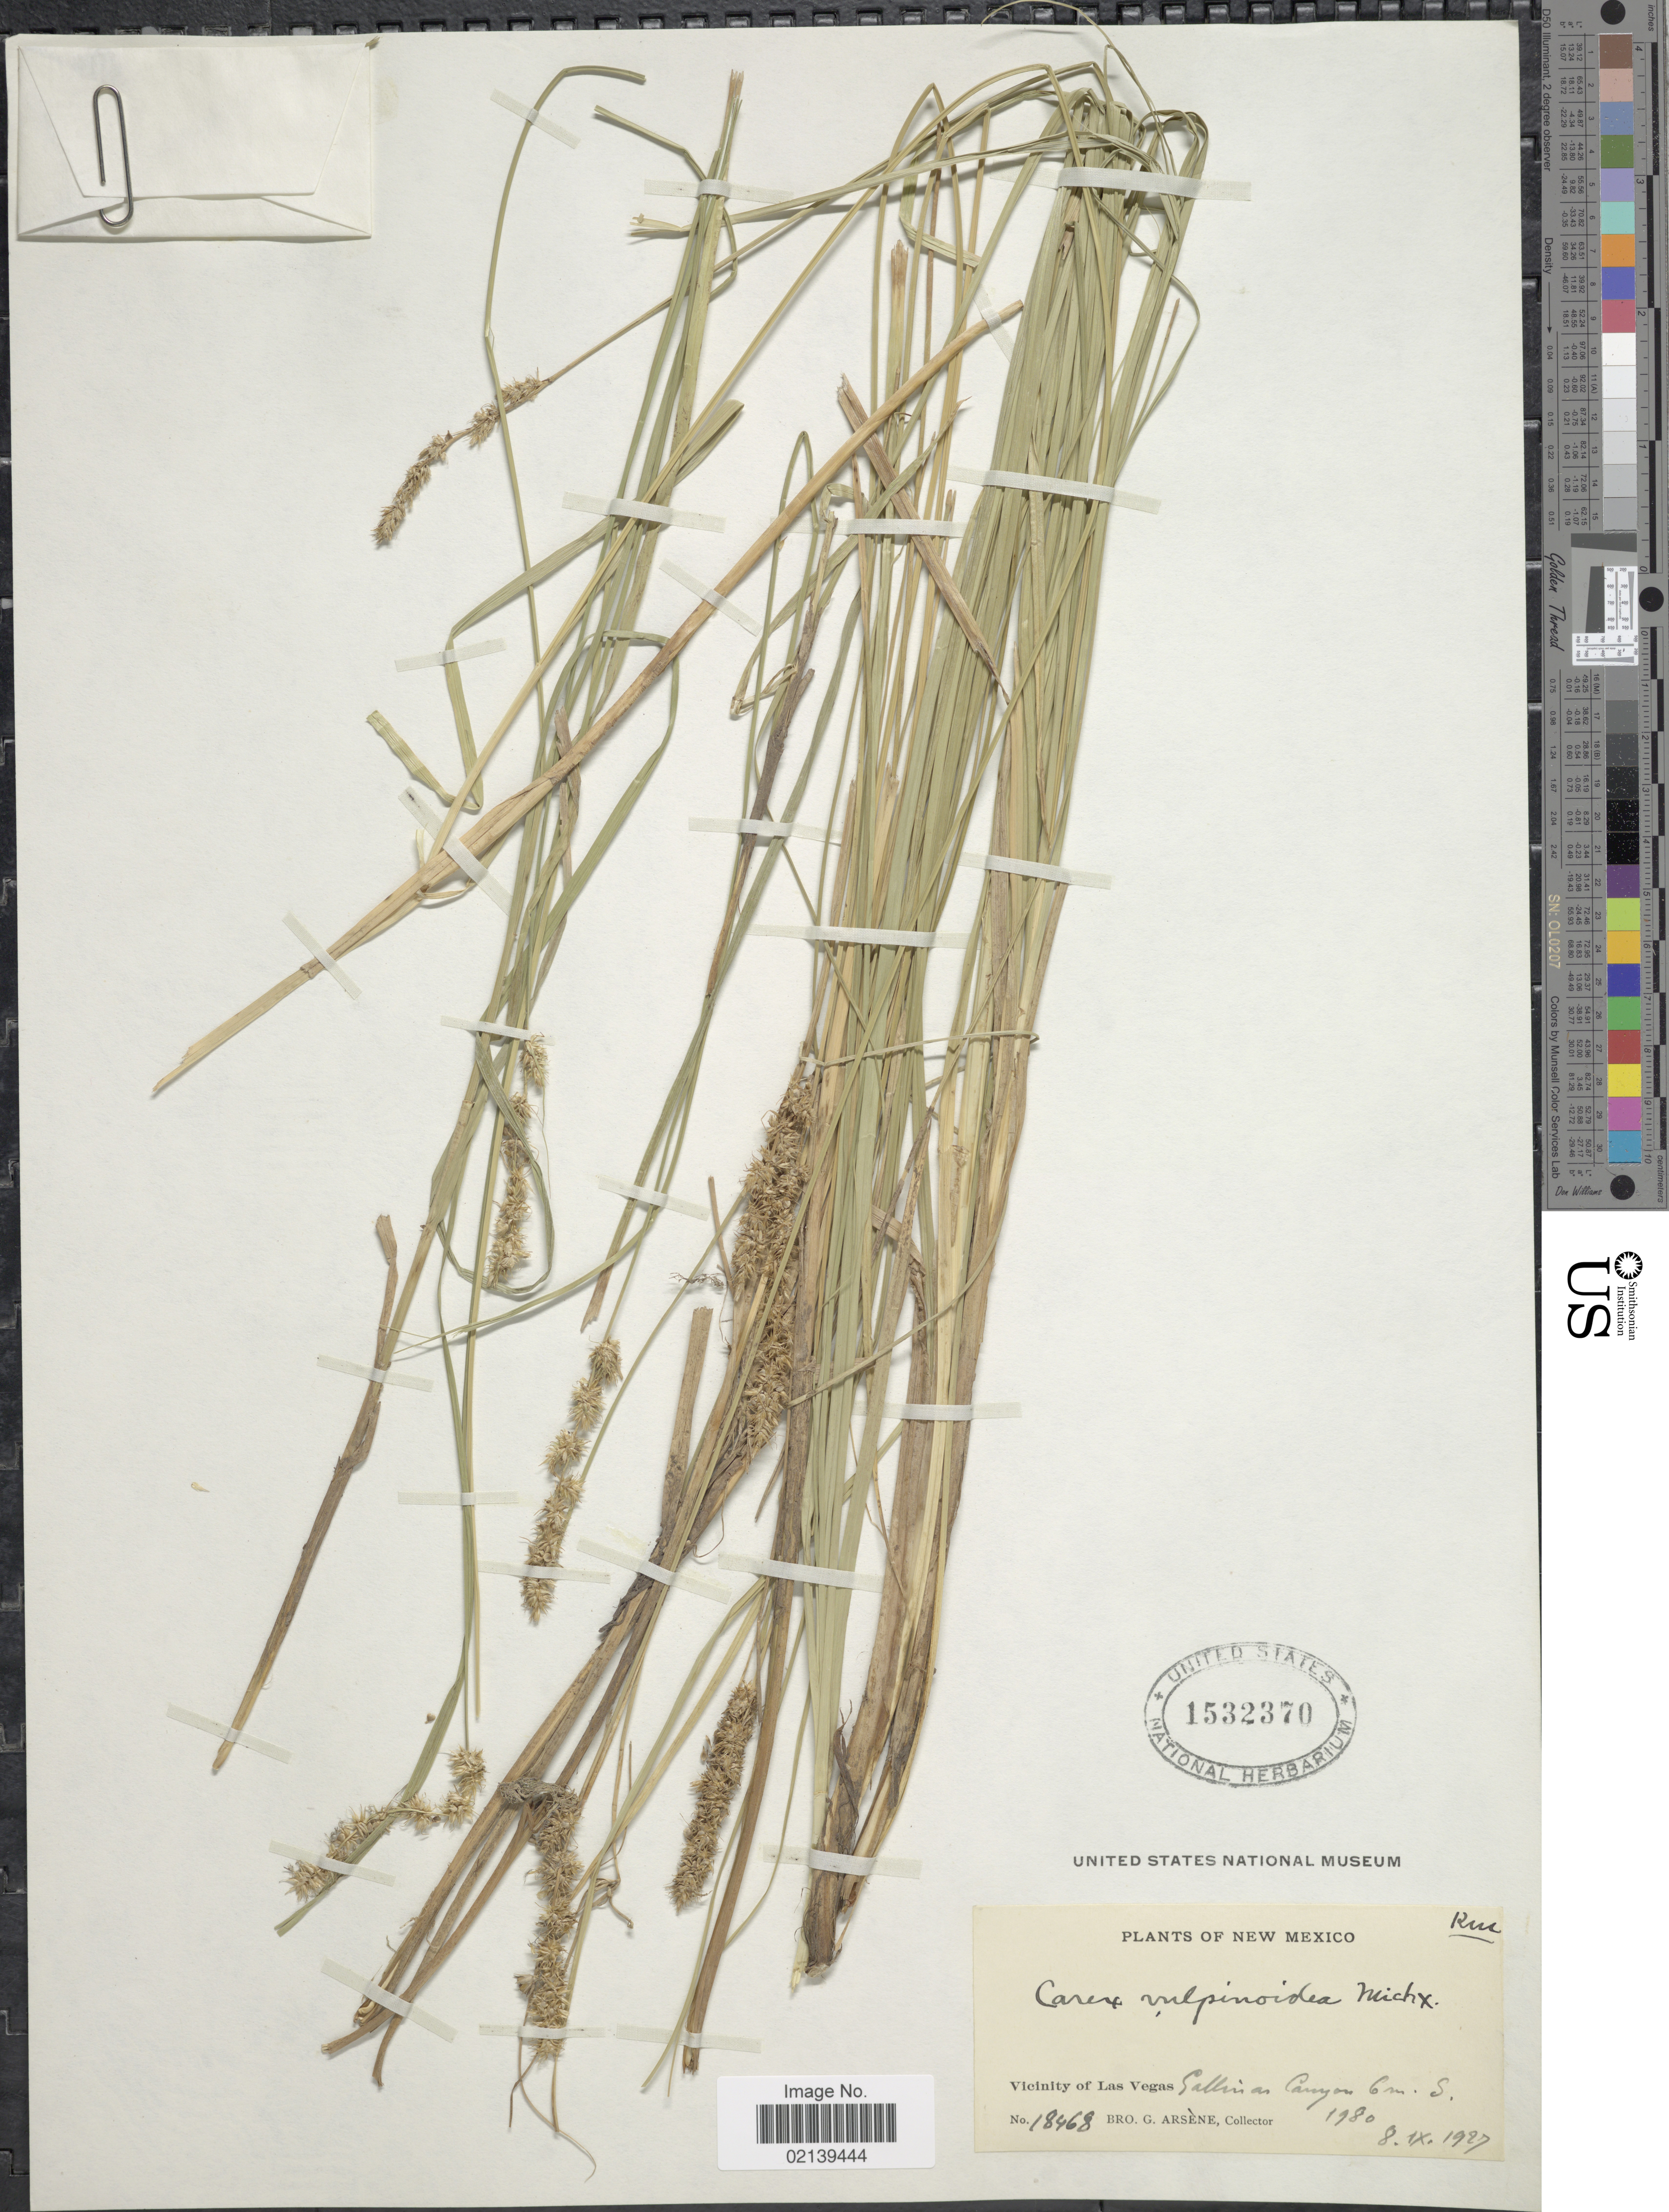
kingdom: Plantae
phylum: Tracheophyta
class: Liliopsida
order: Poales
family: Cyperaceae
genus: Carex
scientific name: Carex vulpinoidea Michx.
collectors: Bro. G. Arsène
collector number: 18468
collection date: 1927-09-08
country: United States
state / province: New Mexico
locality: Vicinity of Las Vegas, Gallinas Canyon 6 mi. S.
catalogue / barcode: US 1532370